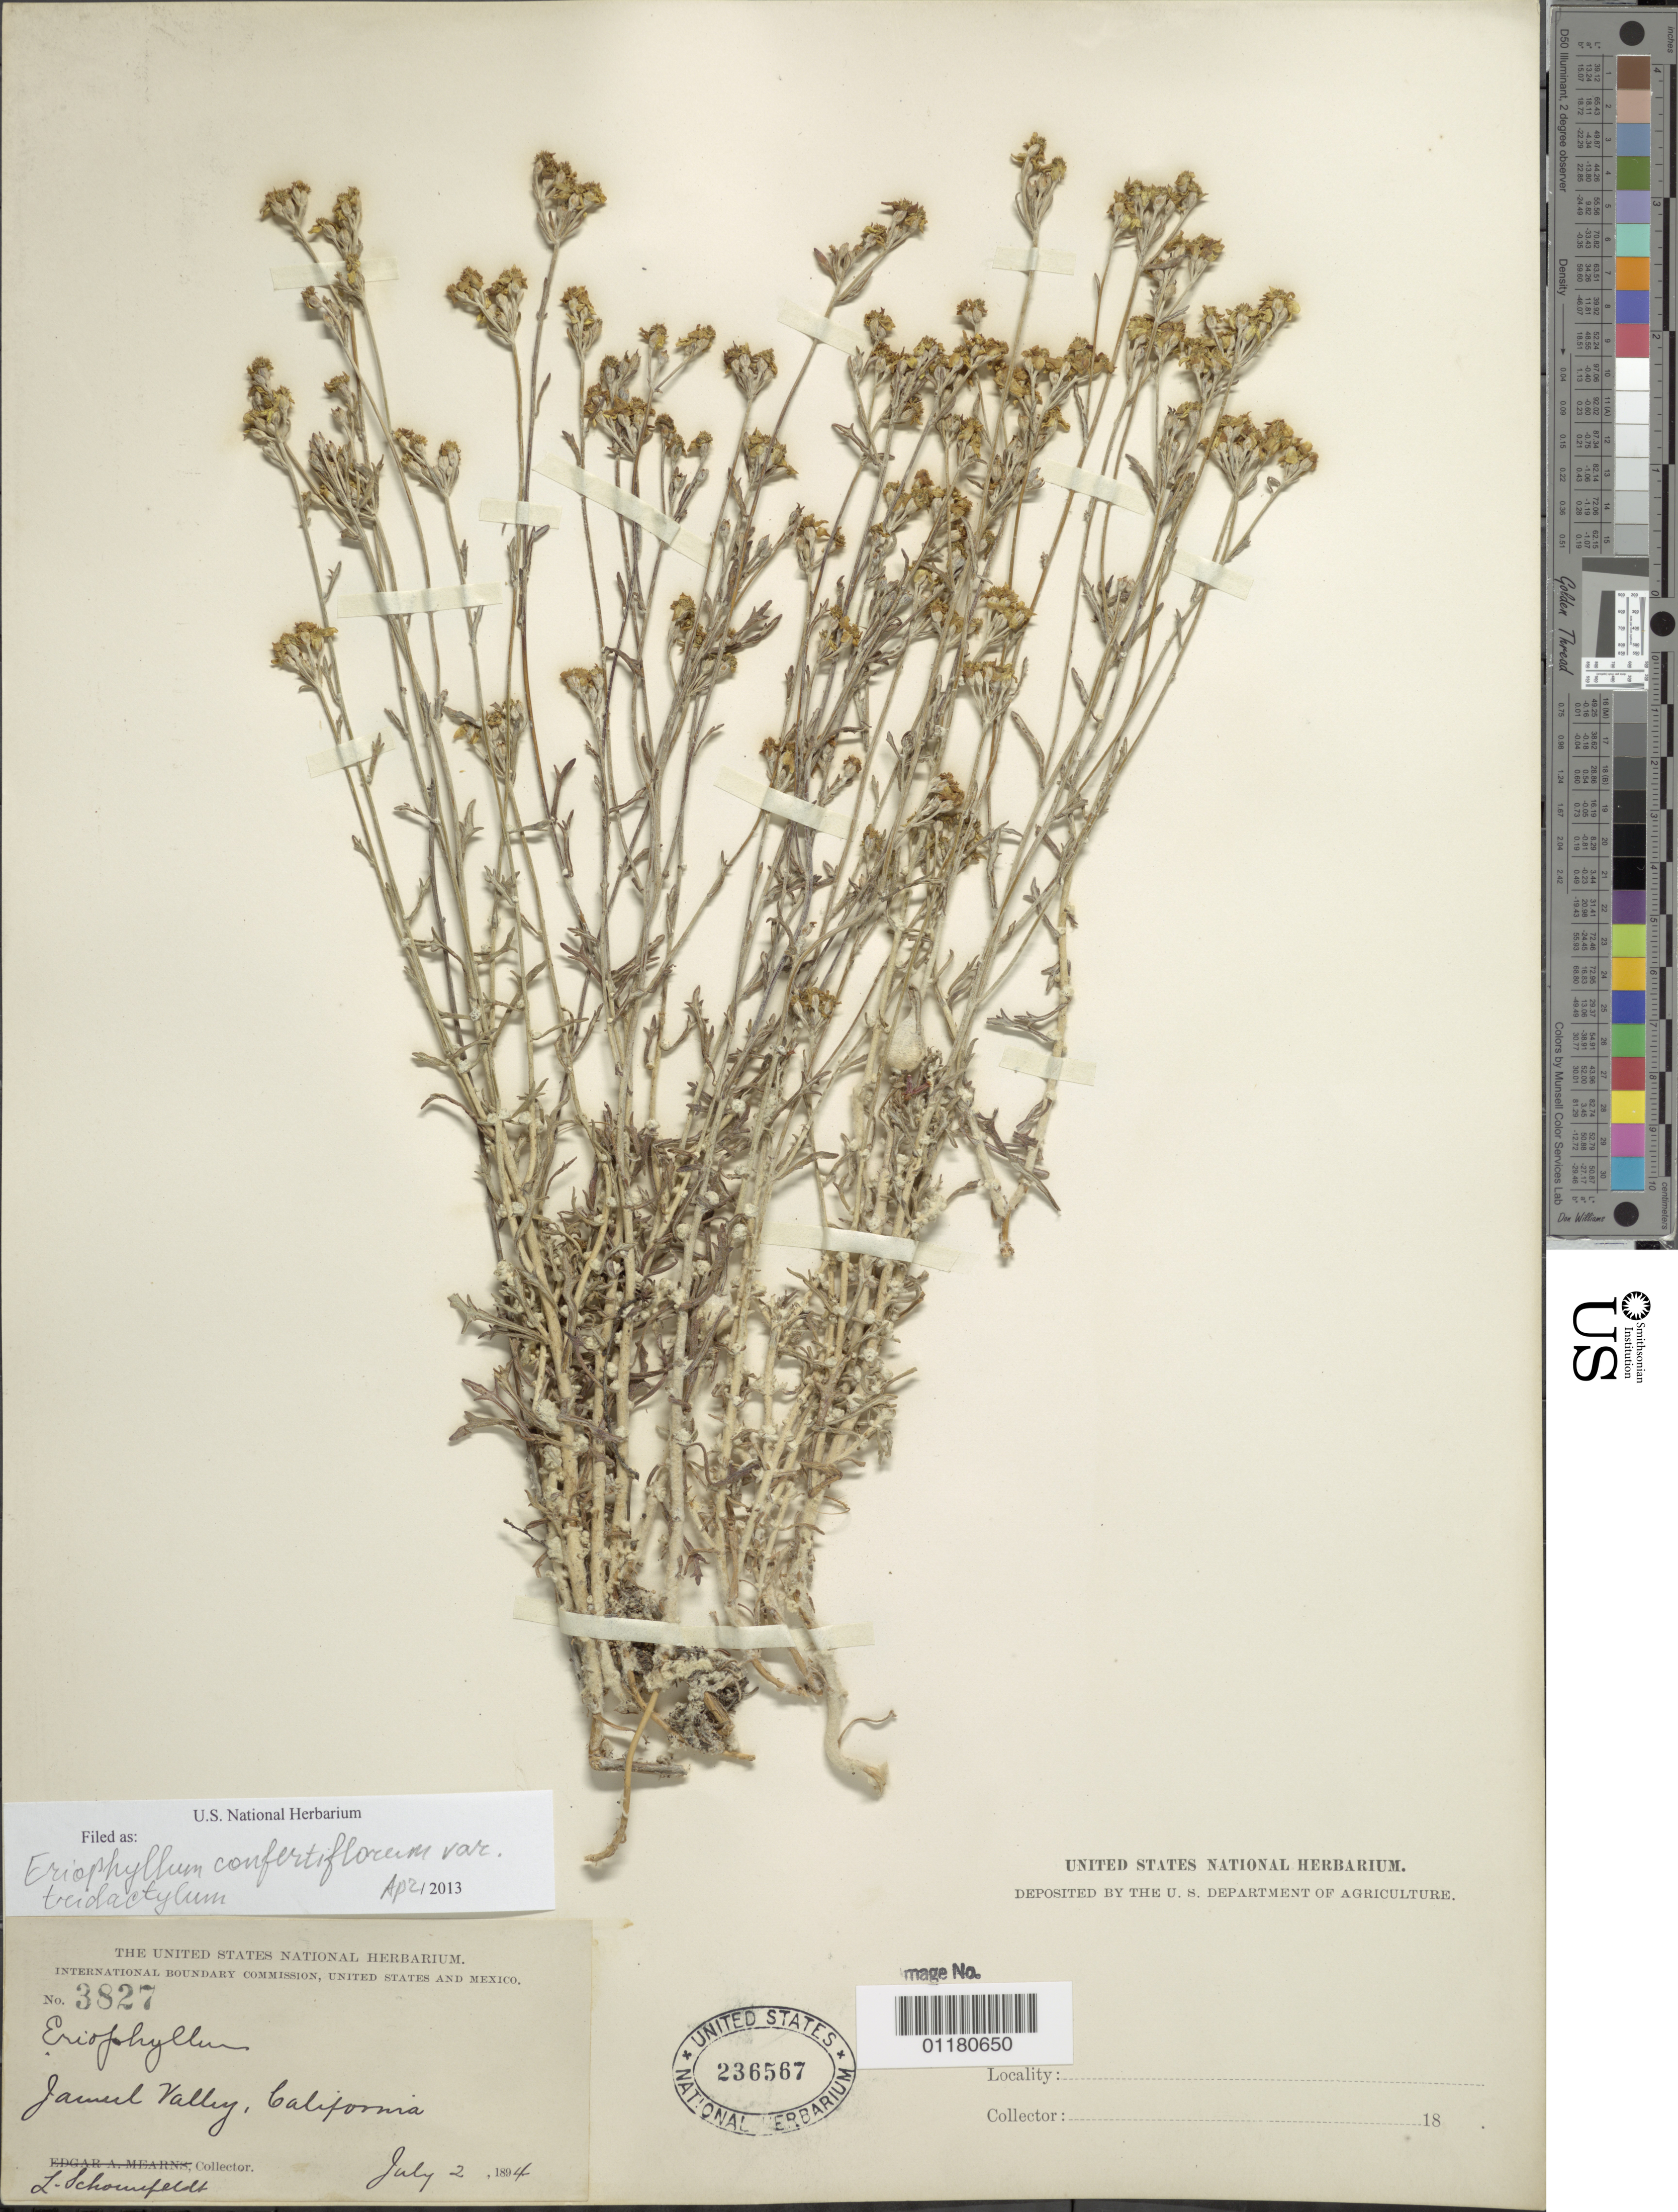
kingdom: Plantae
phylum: Tracheophyta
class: Magnoliopsida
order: Asterales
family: Asteraceae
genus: Eriophyllum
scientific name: Eriophyllum confertiflorum var. tridactylum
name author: (Rydb.) Munz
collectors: L. Schounfeldt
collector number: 3827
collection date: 1894-07-02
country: United States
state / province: California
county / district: San Diego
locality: Jamul Valley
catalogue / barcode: US 236567